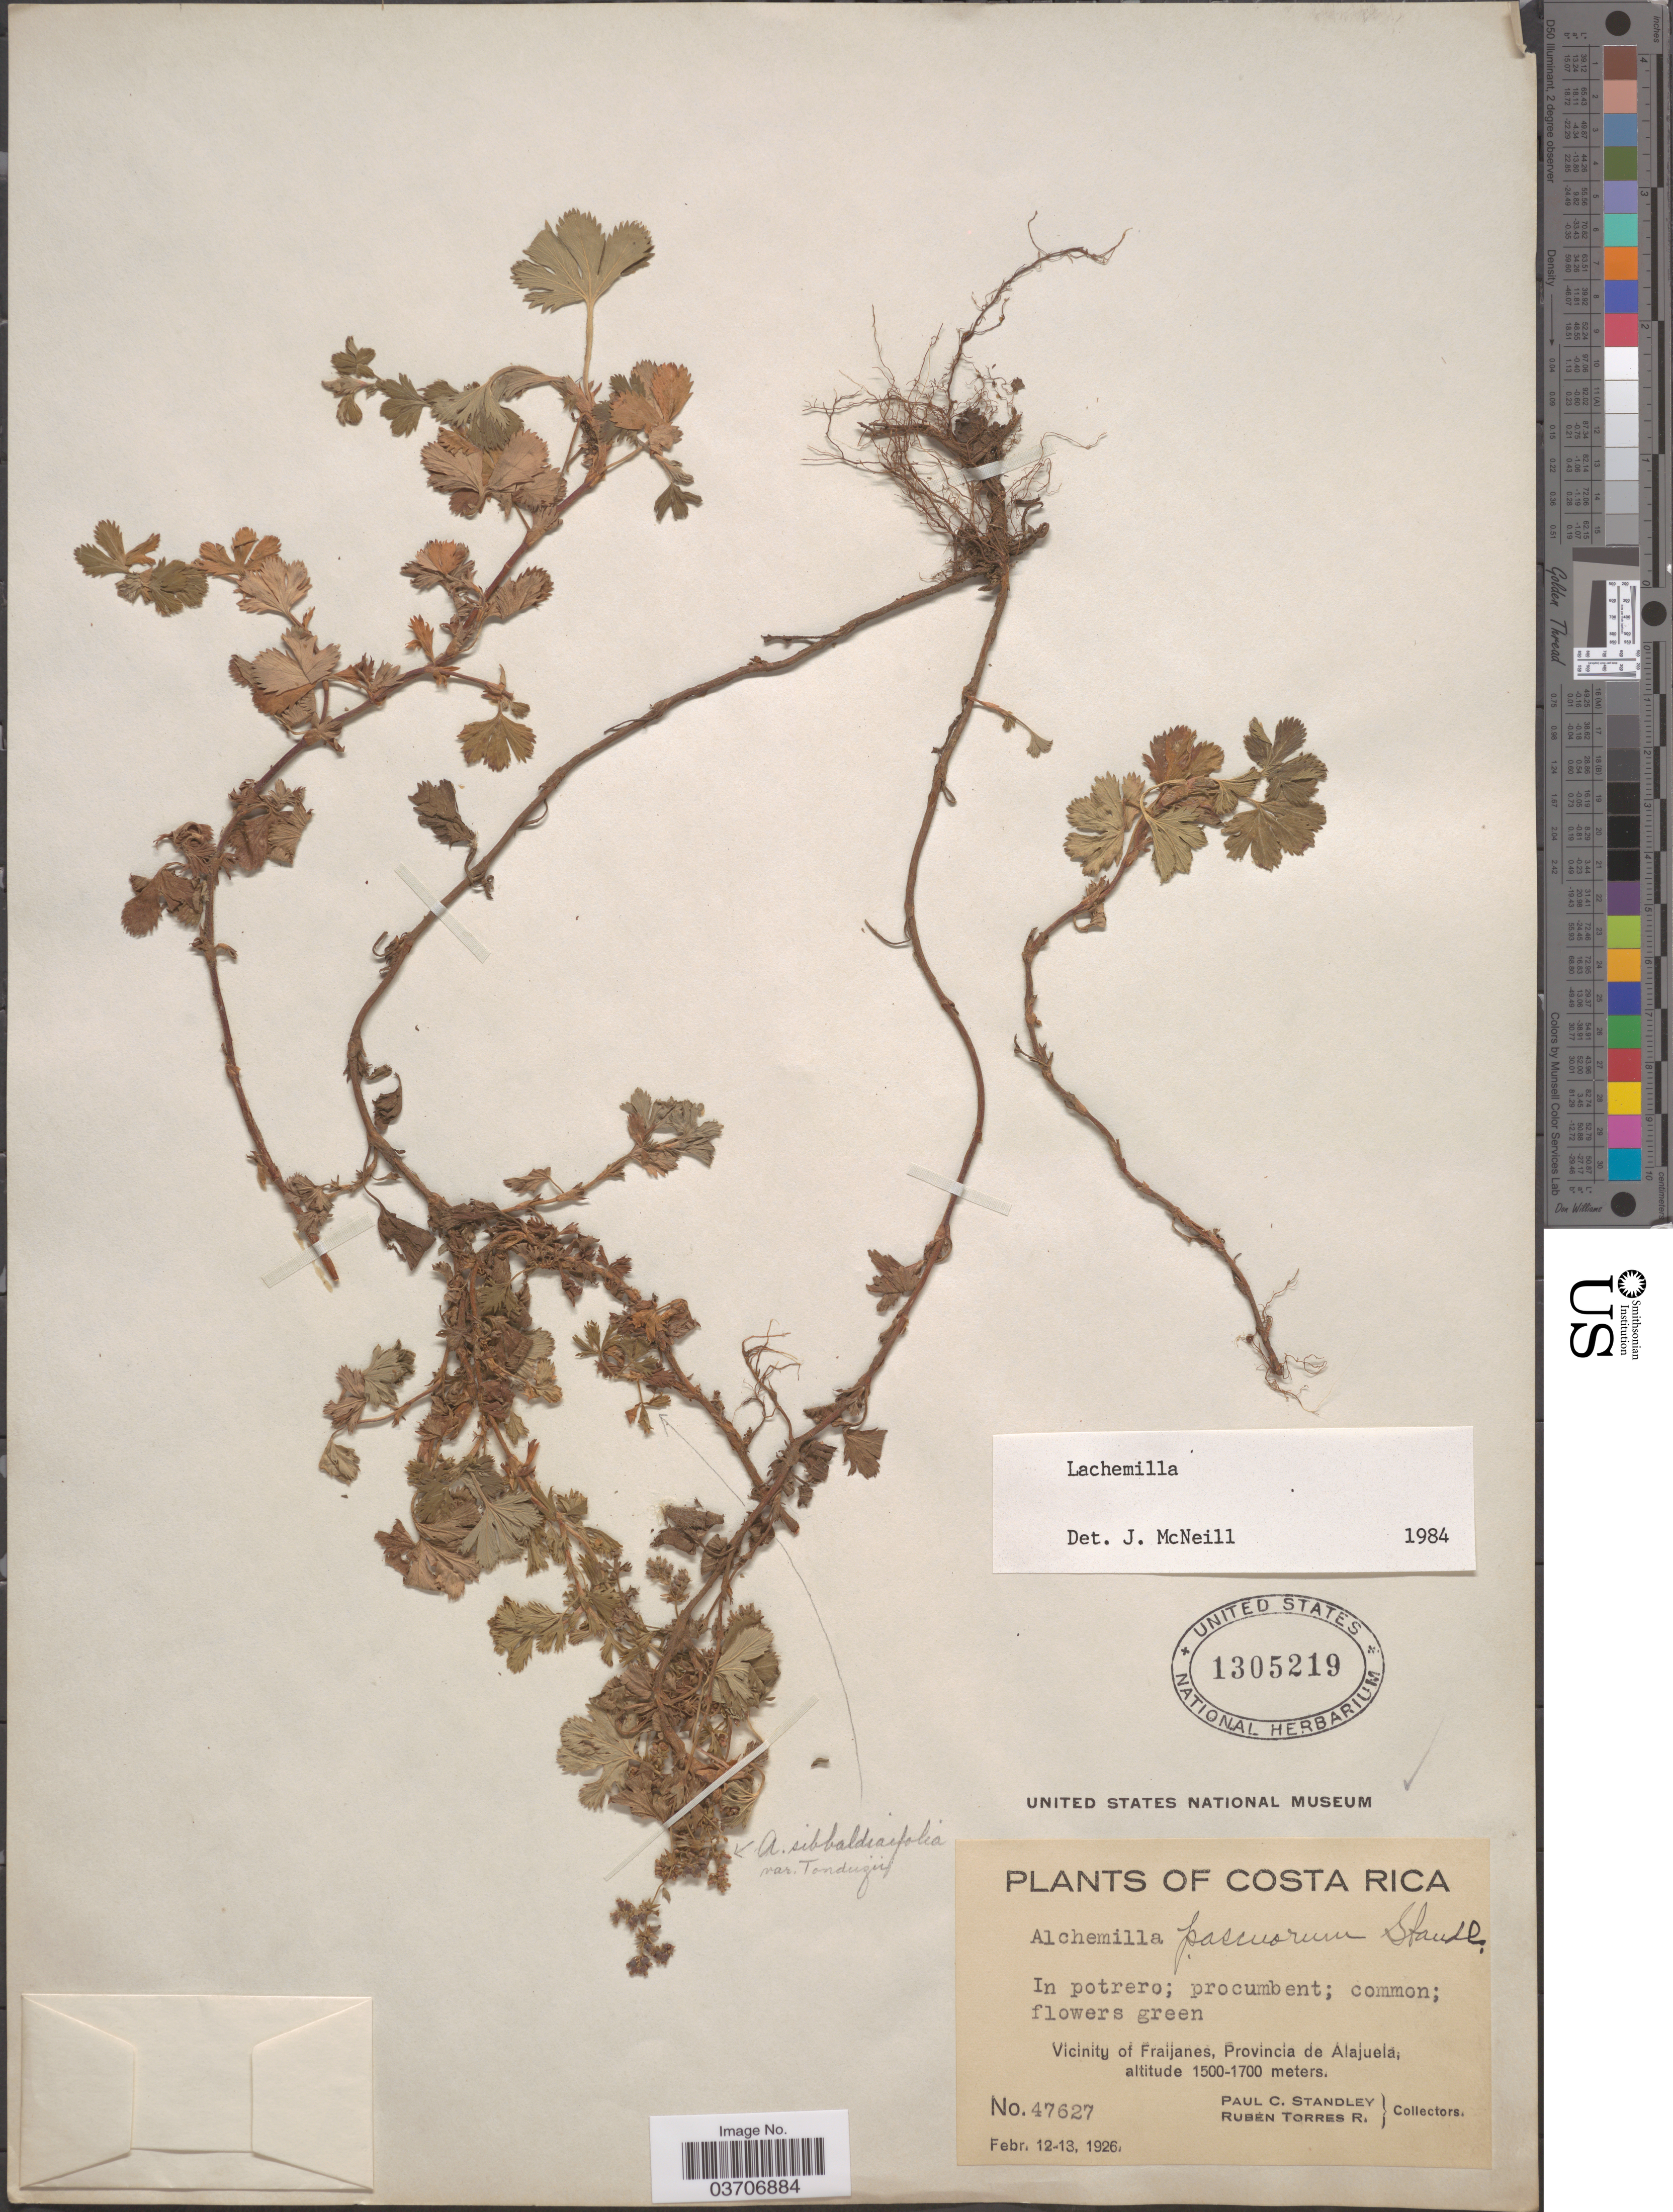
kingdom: Plantae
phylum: Tracheophyta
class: Magnoliopsida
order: Rosales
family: Rosaceae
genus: Lachemilla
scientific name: Lachemilla sp.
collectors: P. C. Standley & R. Torres R.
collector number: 47627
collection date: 1926-02-12/1926-02-13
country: Costa Rica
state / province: Alajuela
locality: Vicinity of Fraijanes, Provincia de Alajuela.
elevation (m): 1500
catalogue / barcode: US 1305219